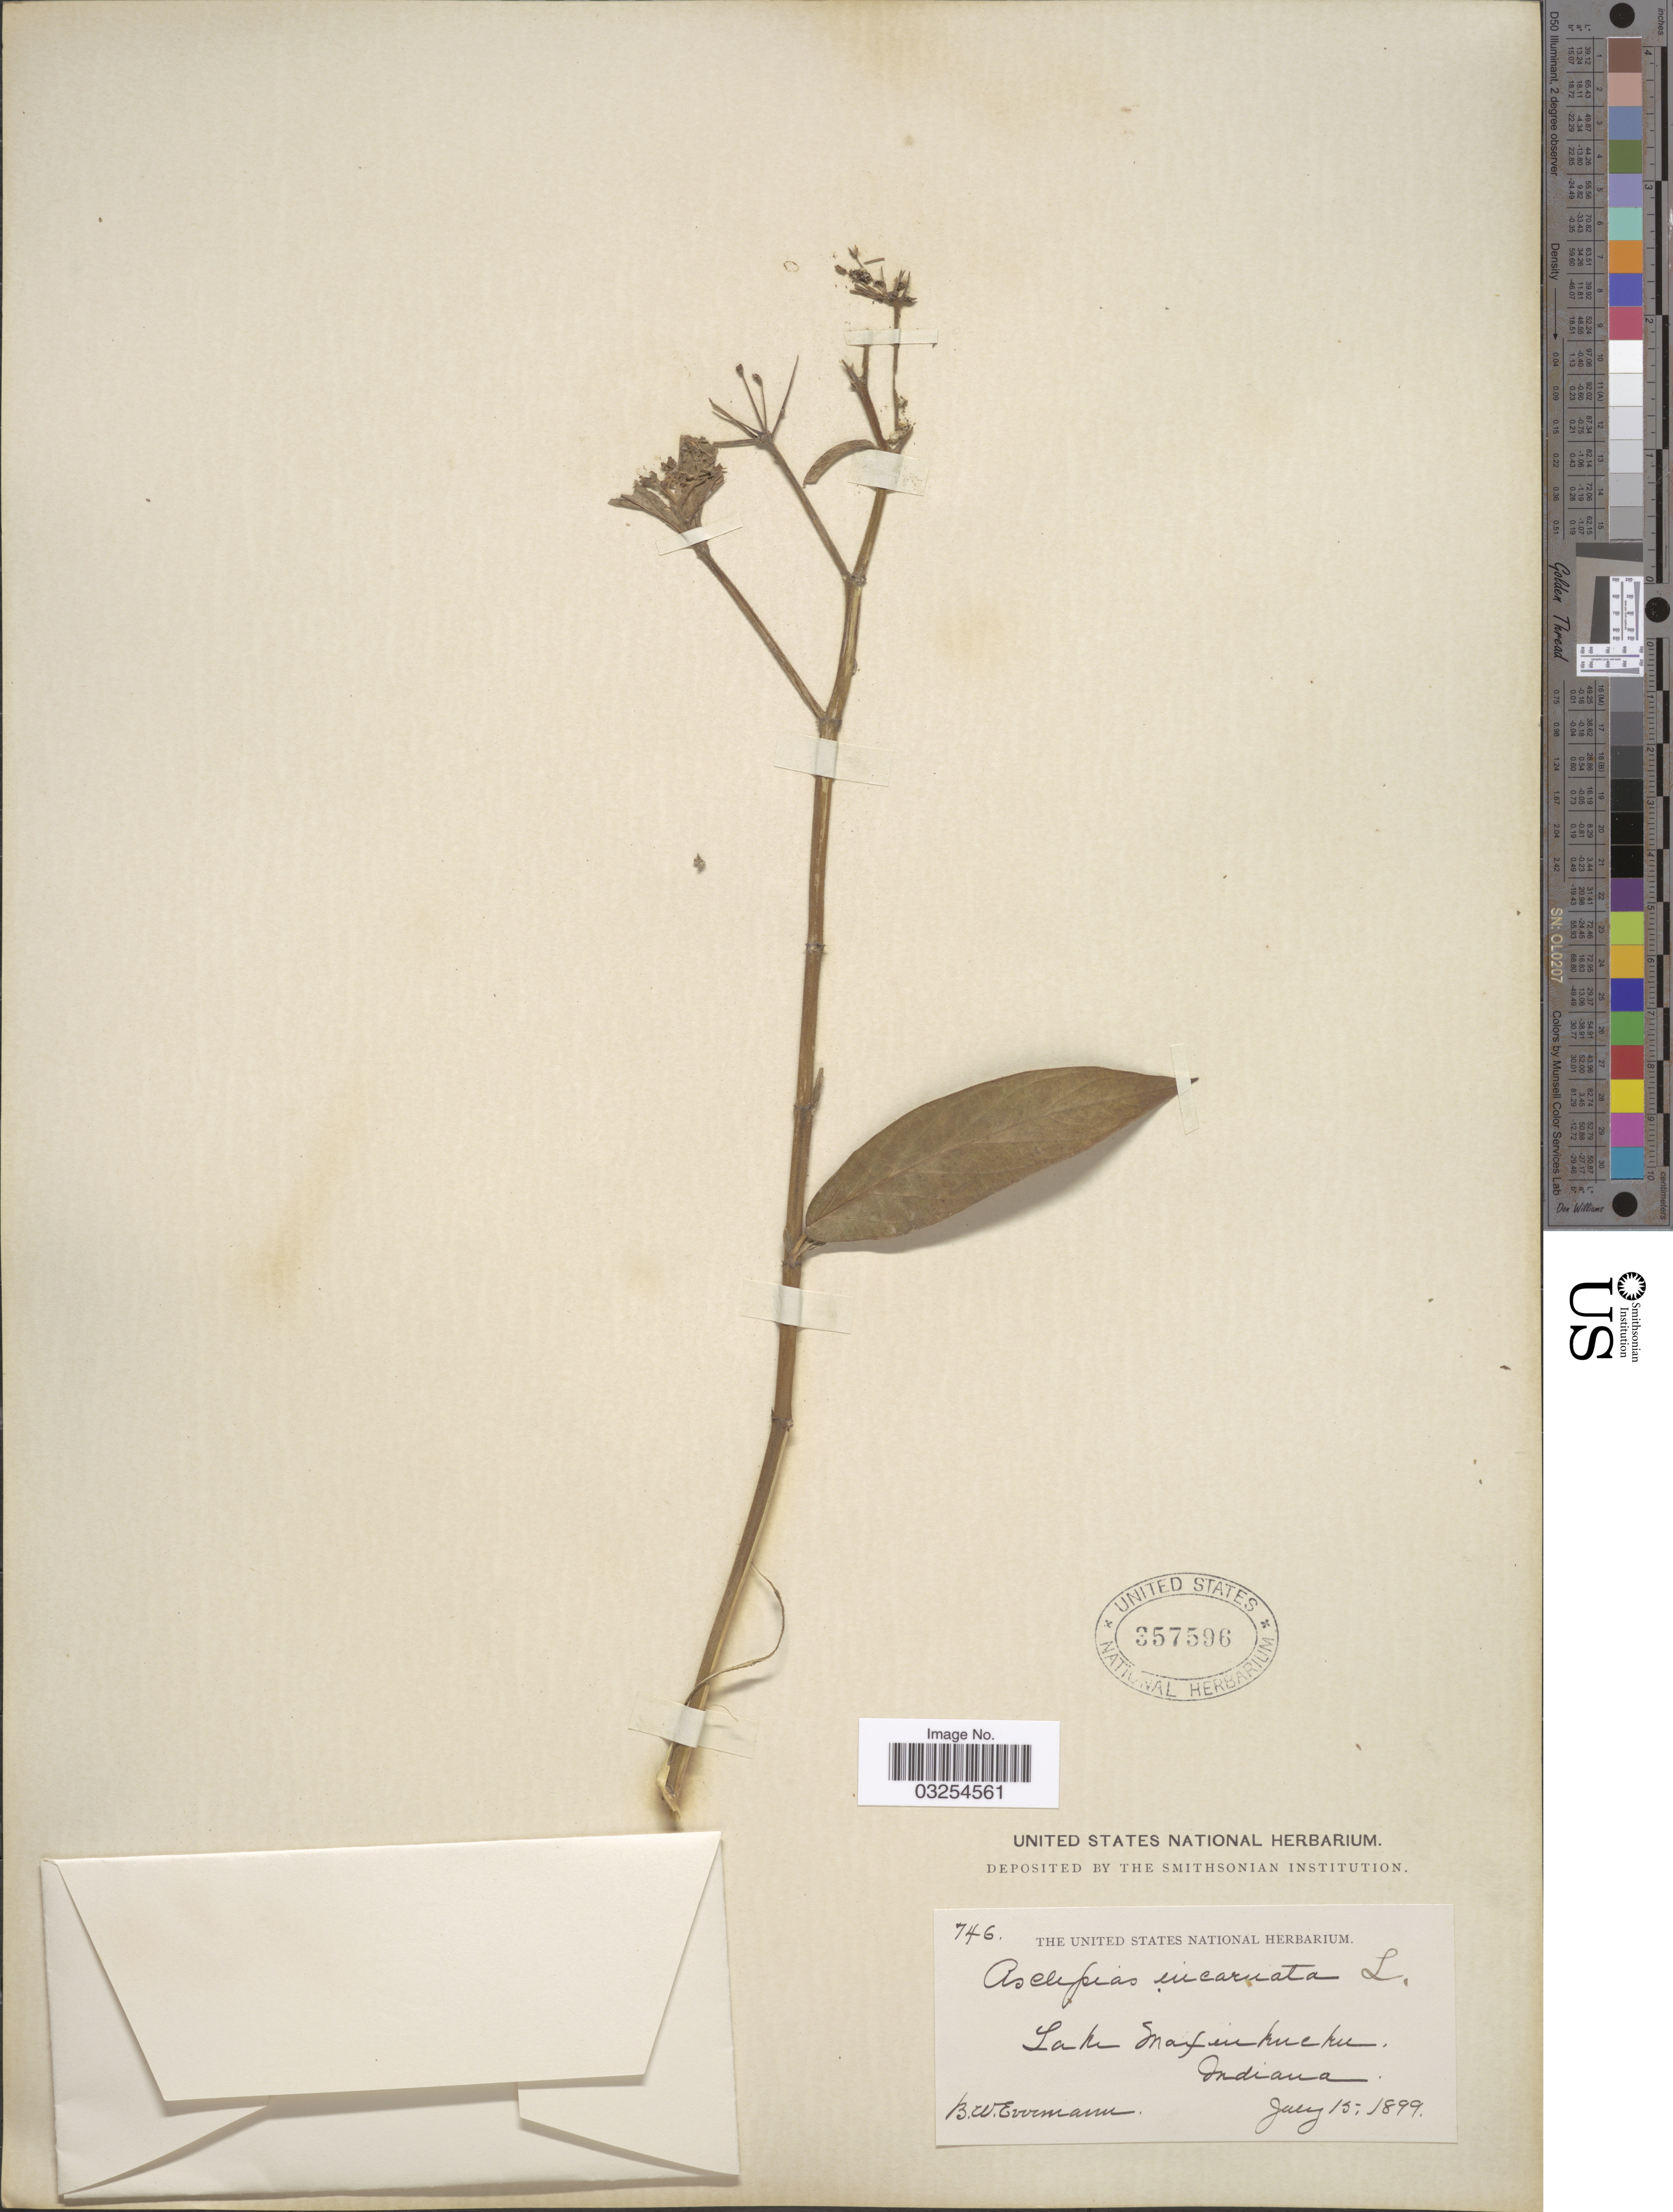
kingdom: Plantae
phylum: Tracheophyta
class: Magnoliopsida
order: Gentianales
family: Apocynaceae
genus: Asclepias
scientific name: Asclepias incarnata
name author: L.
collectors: B. W. Evermann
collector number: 746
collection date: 1899-07-15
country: United States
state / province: Indiana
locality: Lake Maxinkuckee.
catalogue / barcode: US 357596